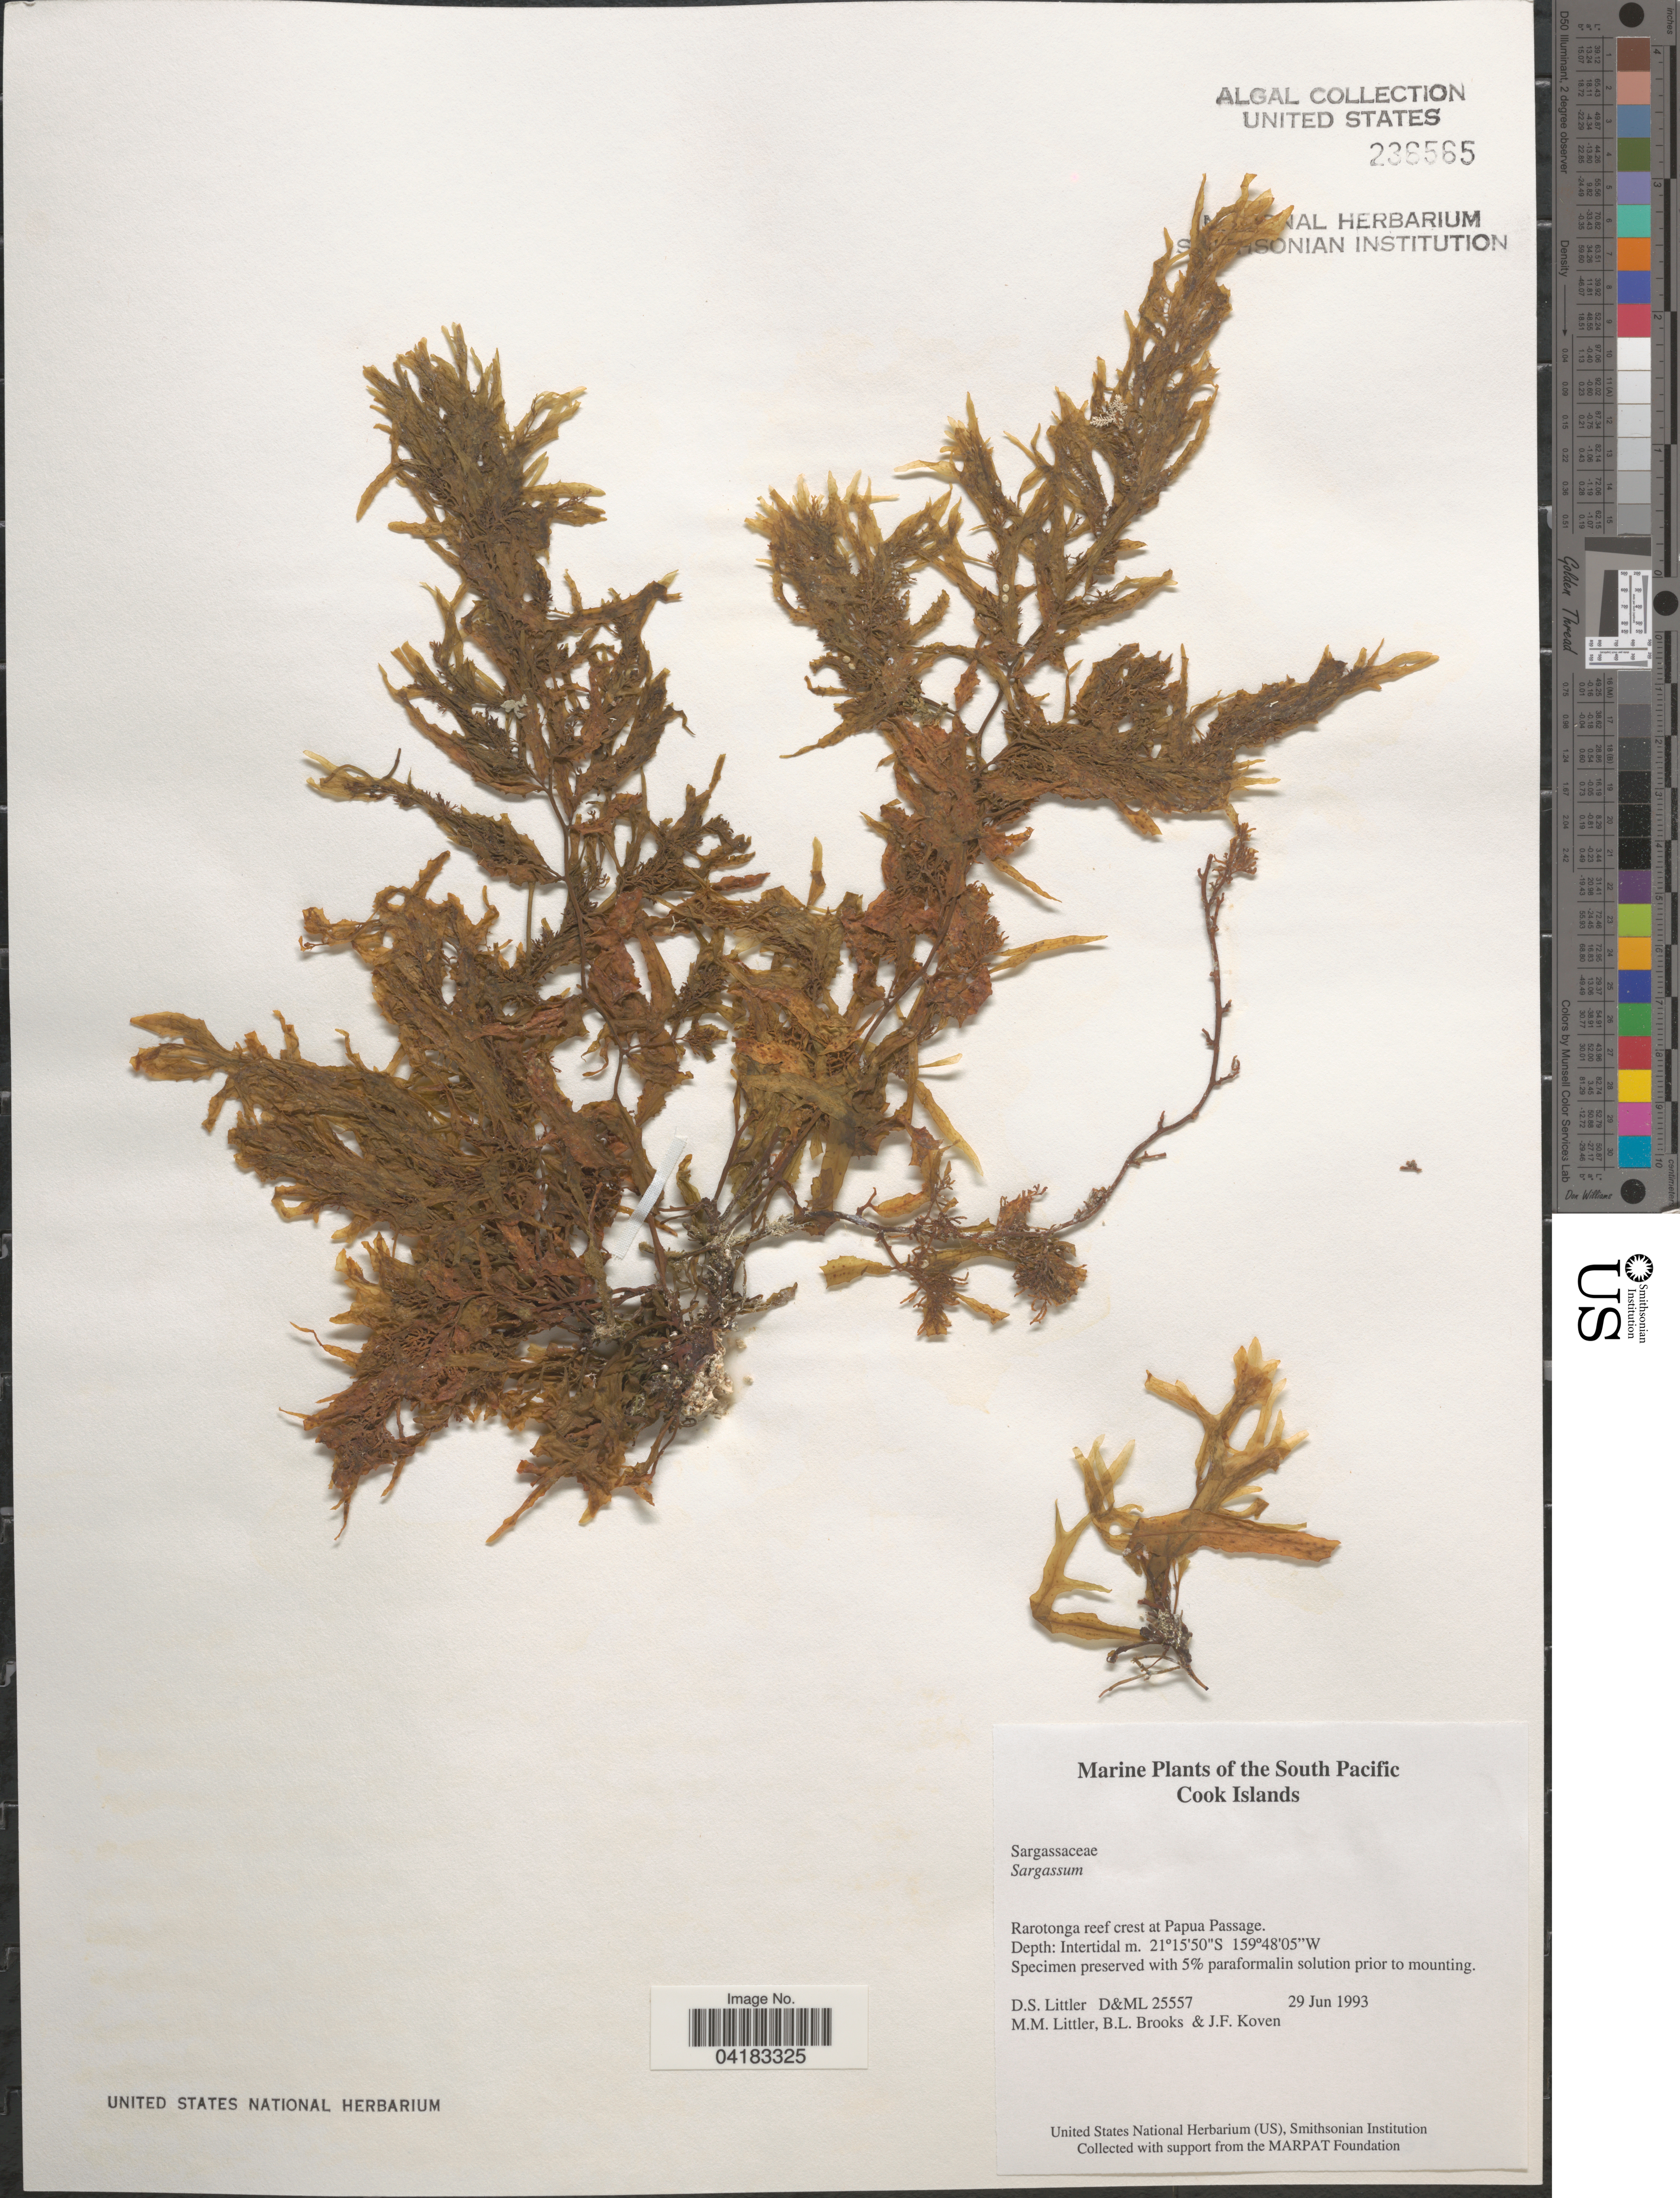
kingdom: Chromista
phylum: Ochrophyta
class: Phaeophyceae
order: Fucales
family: Sargassaceae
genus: Sargassum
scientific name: Sargassum sp.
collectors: D. S. Littler, B. Brooks & J. Koven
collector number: D&ML25557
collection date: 1993-06-29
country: Cook Islands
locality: South Pacific. Rarotonga reef crest at Papua Passage.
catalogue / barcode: US 236565